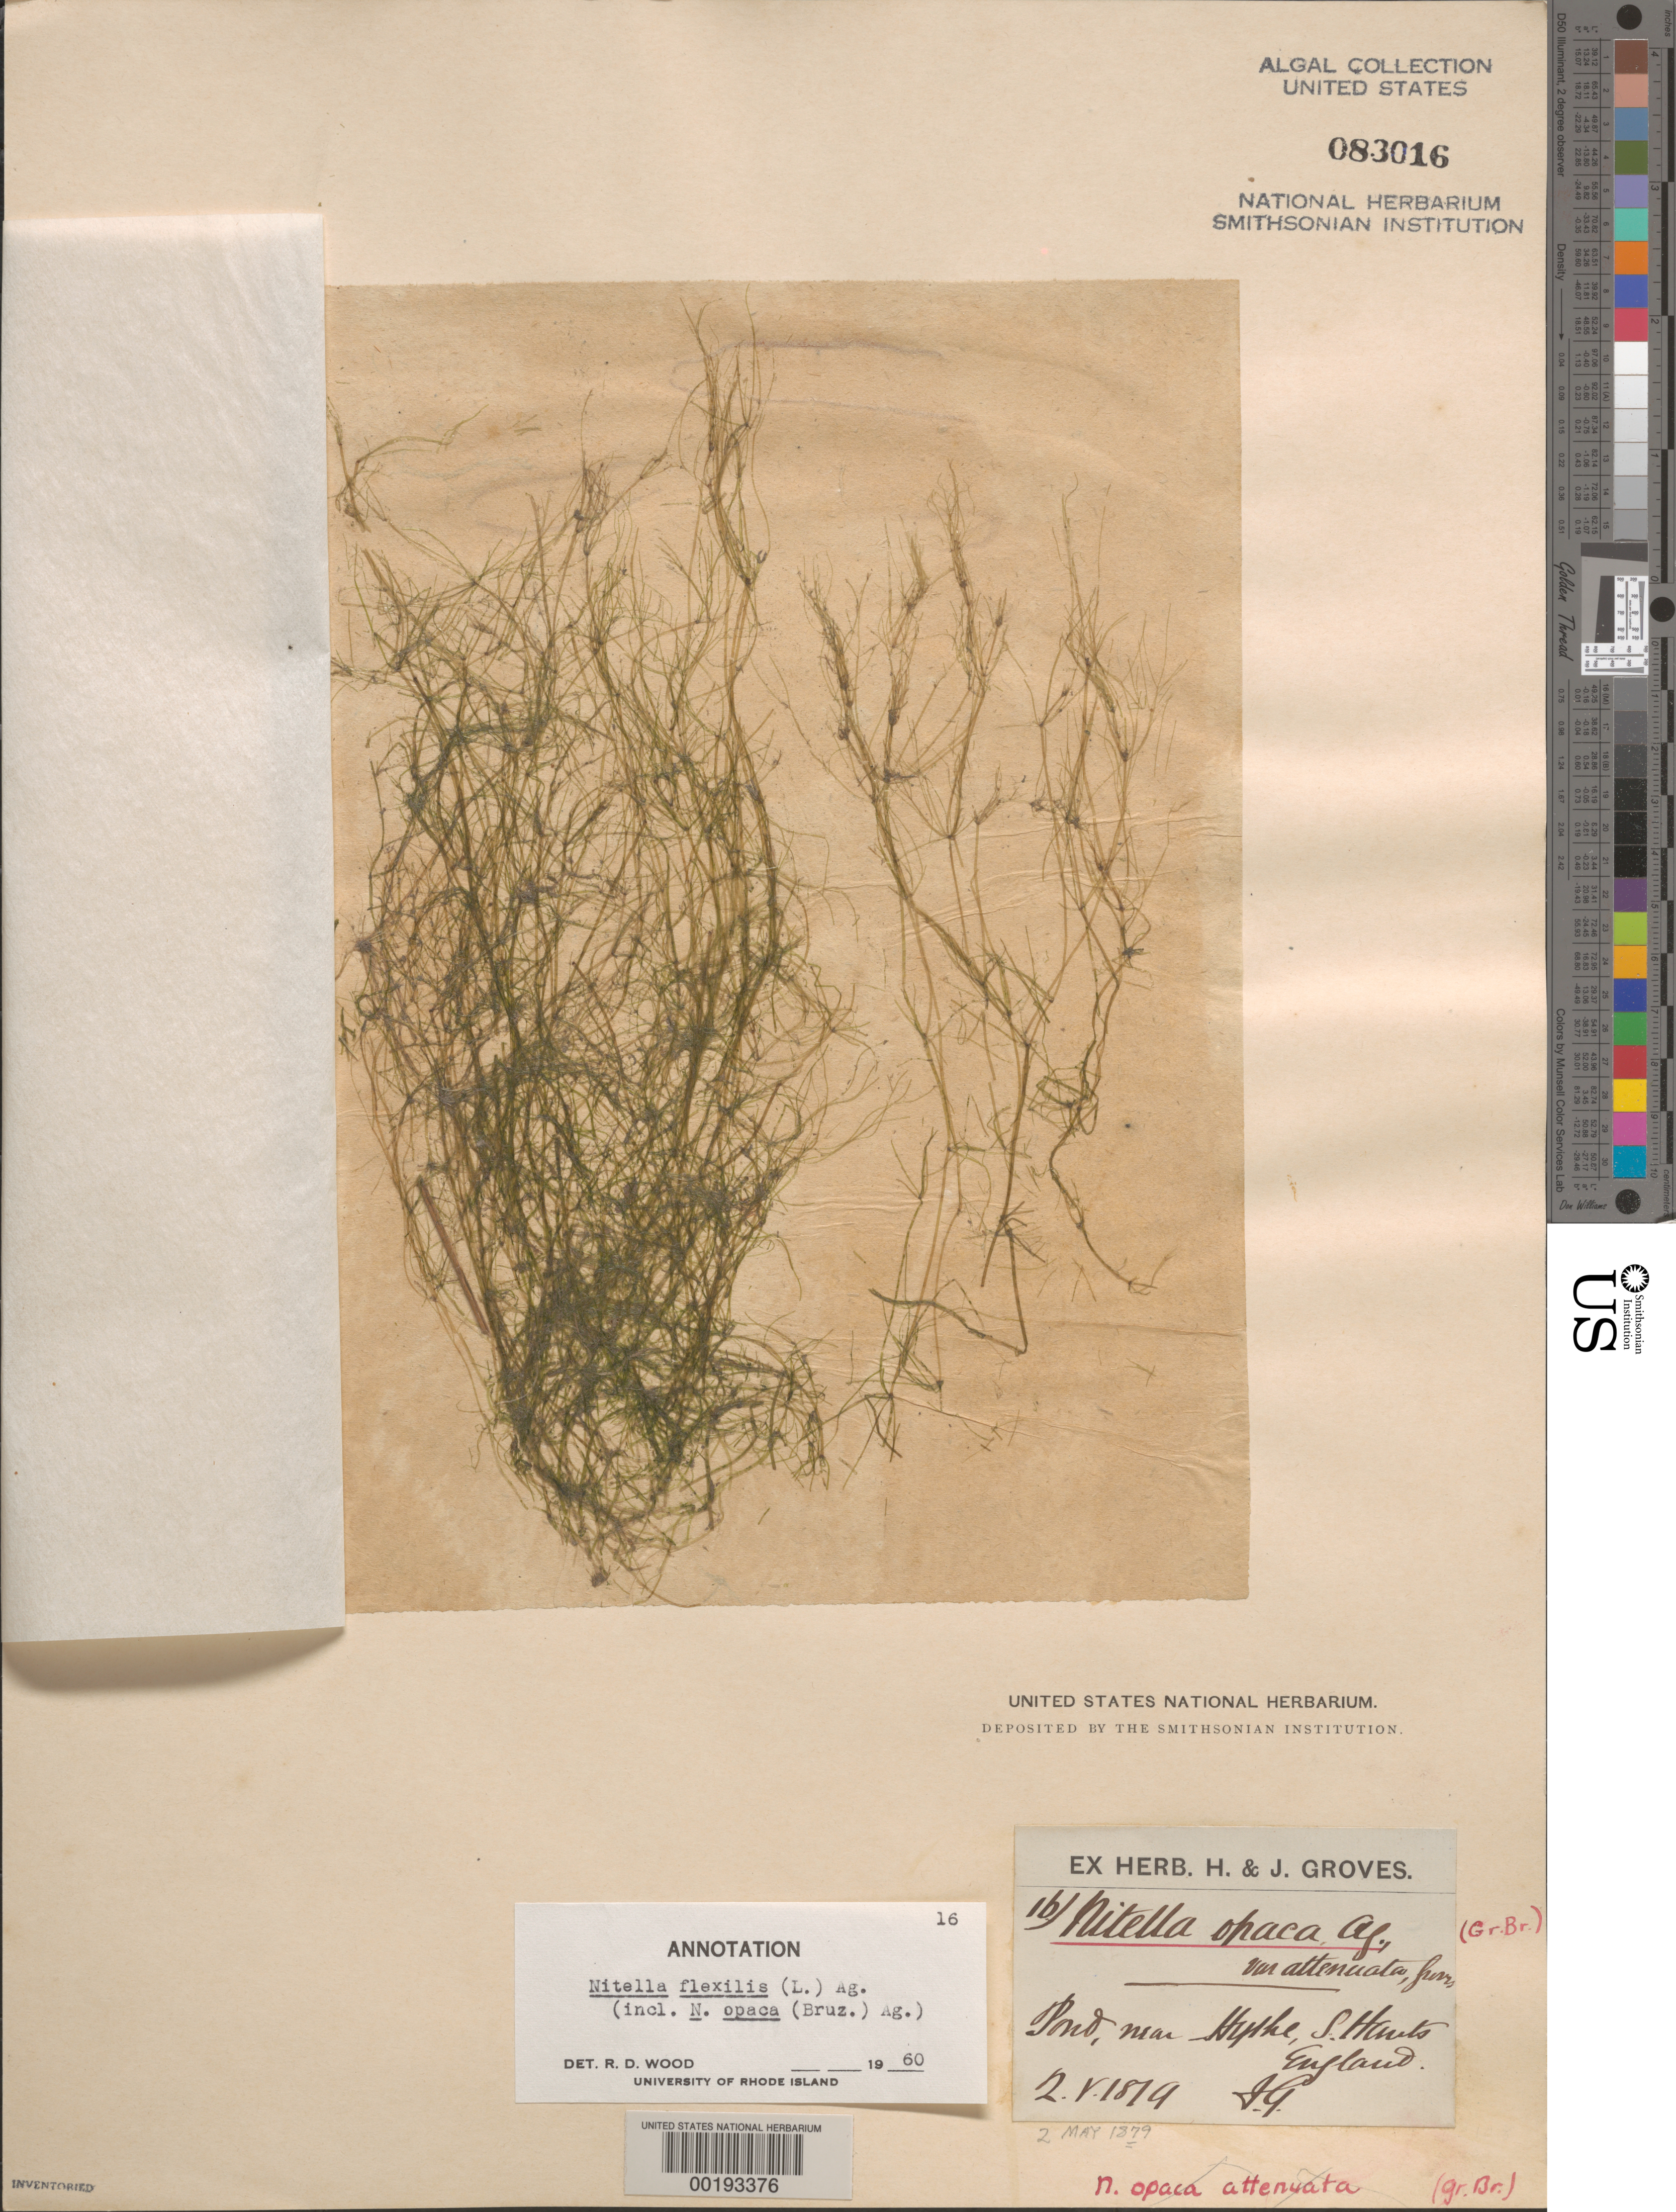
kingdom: Plantae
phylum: Charophyta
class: Charophyceae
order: Charales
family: Characeae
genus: Nitella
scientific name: Nitella flexilis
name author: (L.) C. Agardh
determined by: Wood, R. D.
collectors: J. Groves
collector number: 16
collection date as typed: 02 May 1879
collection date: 1879-05-02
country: United Kingdom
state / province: England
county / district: Hampshire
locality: Near Hythe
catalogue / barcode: US 83016